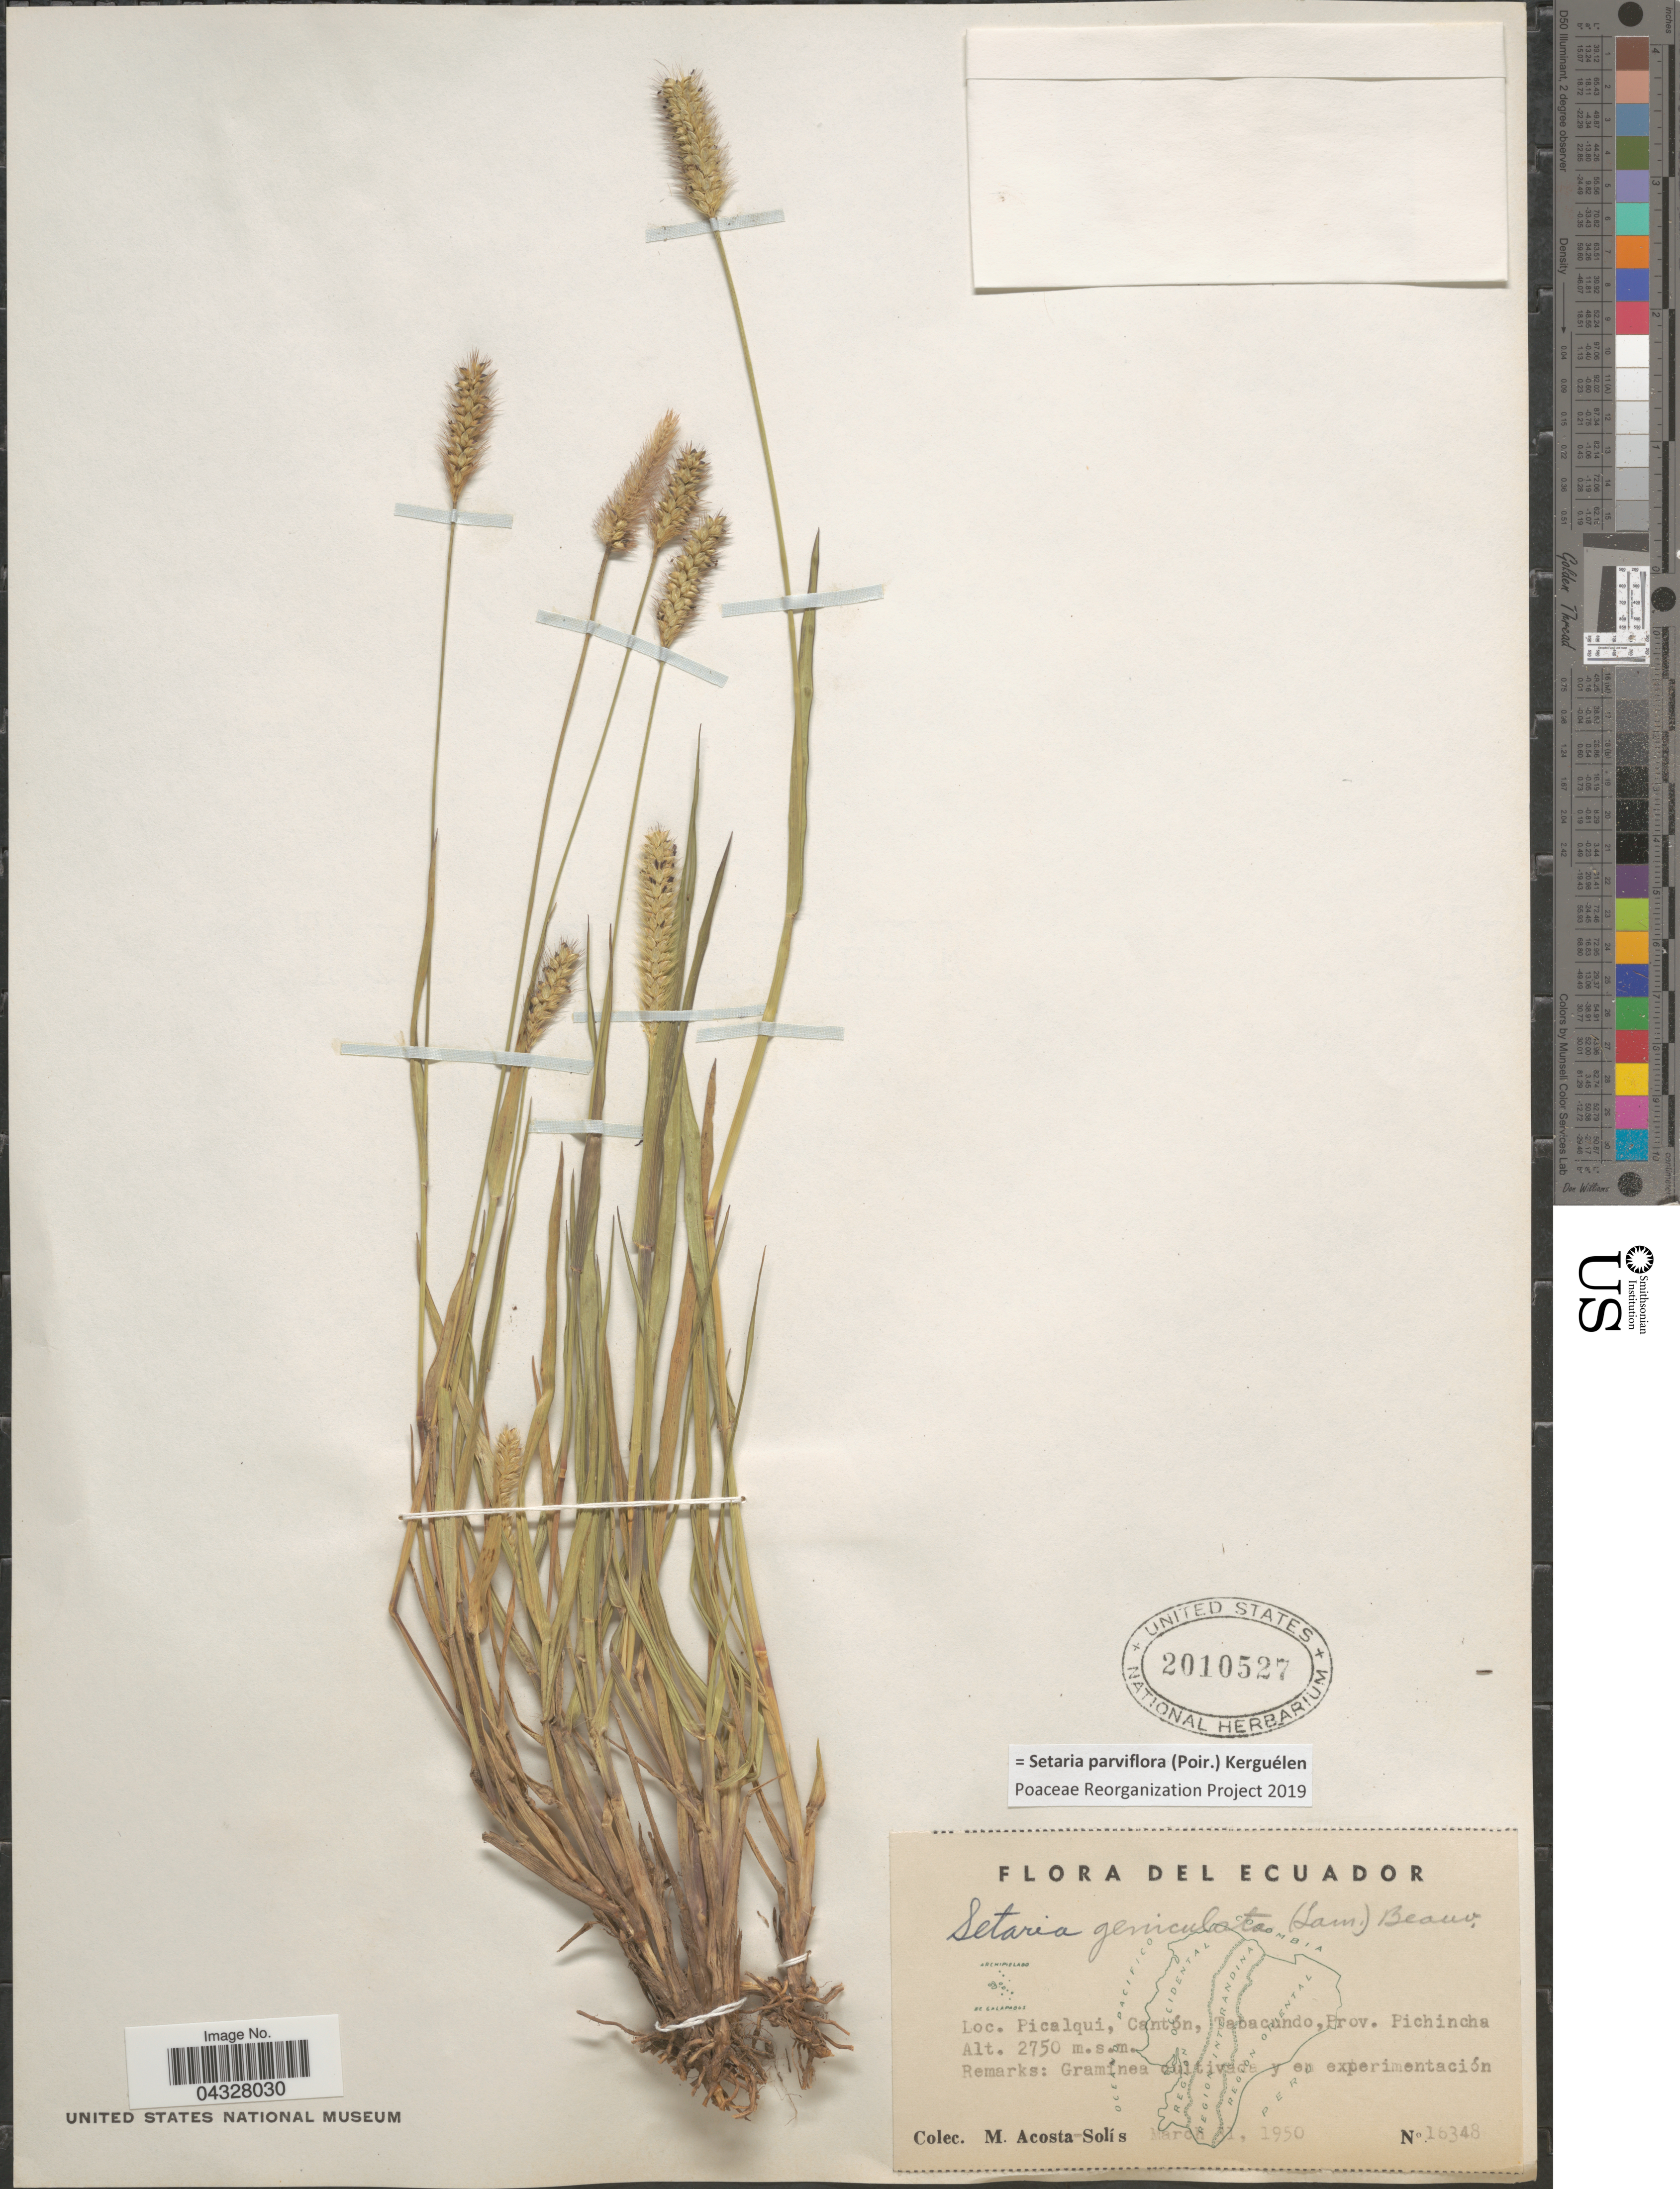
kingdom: Plantae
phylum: Tracheophyta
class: Liliopsida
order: Poales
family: Poaceae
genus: Setaria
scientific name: Setaria parviflora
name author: (Poir.) Kerguélen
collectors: M. Acosta Solis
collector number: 16348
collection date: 1950-03-31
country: Ecuador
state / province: Pichincha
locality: Picalqui, Cantón, Tabacundo.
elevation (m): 2750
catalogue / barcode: US 2010527